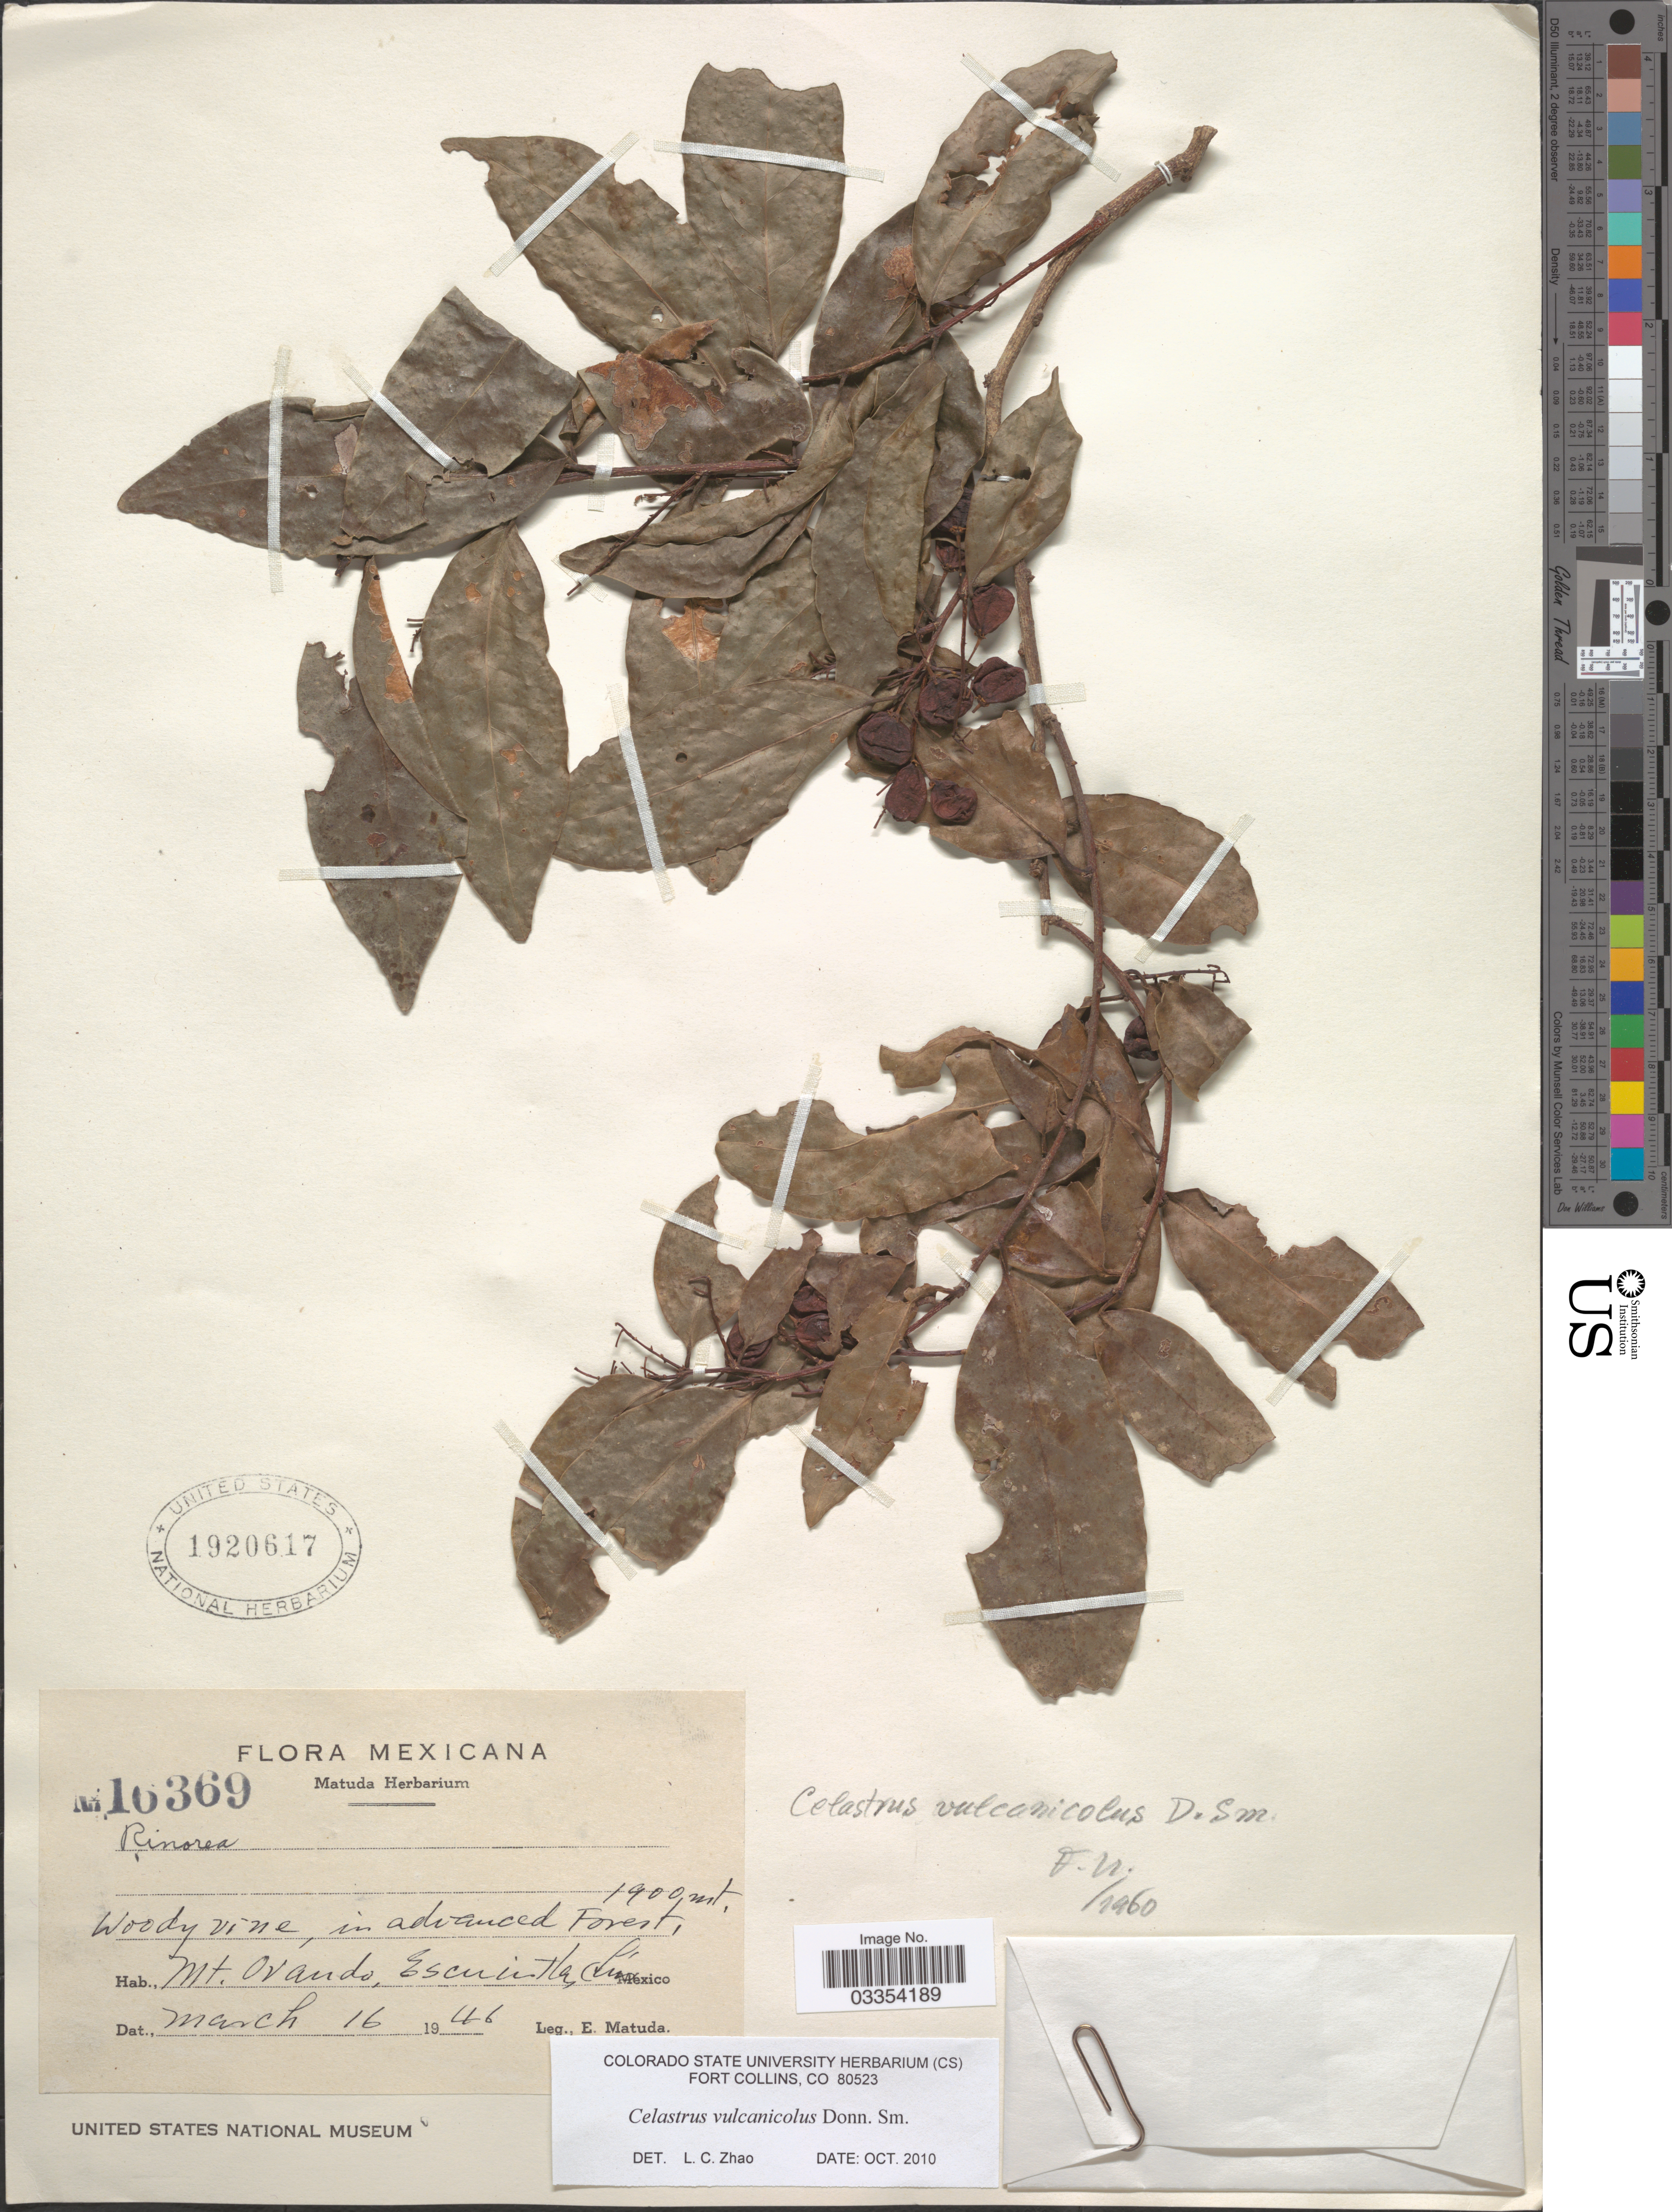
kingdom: Plantae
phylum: Tracheophyta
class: Magnoliopsida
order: Celastrales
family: Celastraceae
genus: Celastrus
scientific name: Celastrus vulcanicola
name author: Donn. Sm.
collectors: E. Matuda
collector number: M16369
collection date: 1946-03-16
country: Mexico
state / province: Chiapas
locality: Mt. Ovando, Escuintla Chis.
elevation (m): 1900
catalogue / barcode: US 1920617